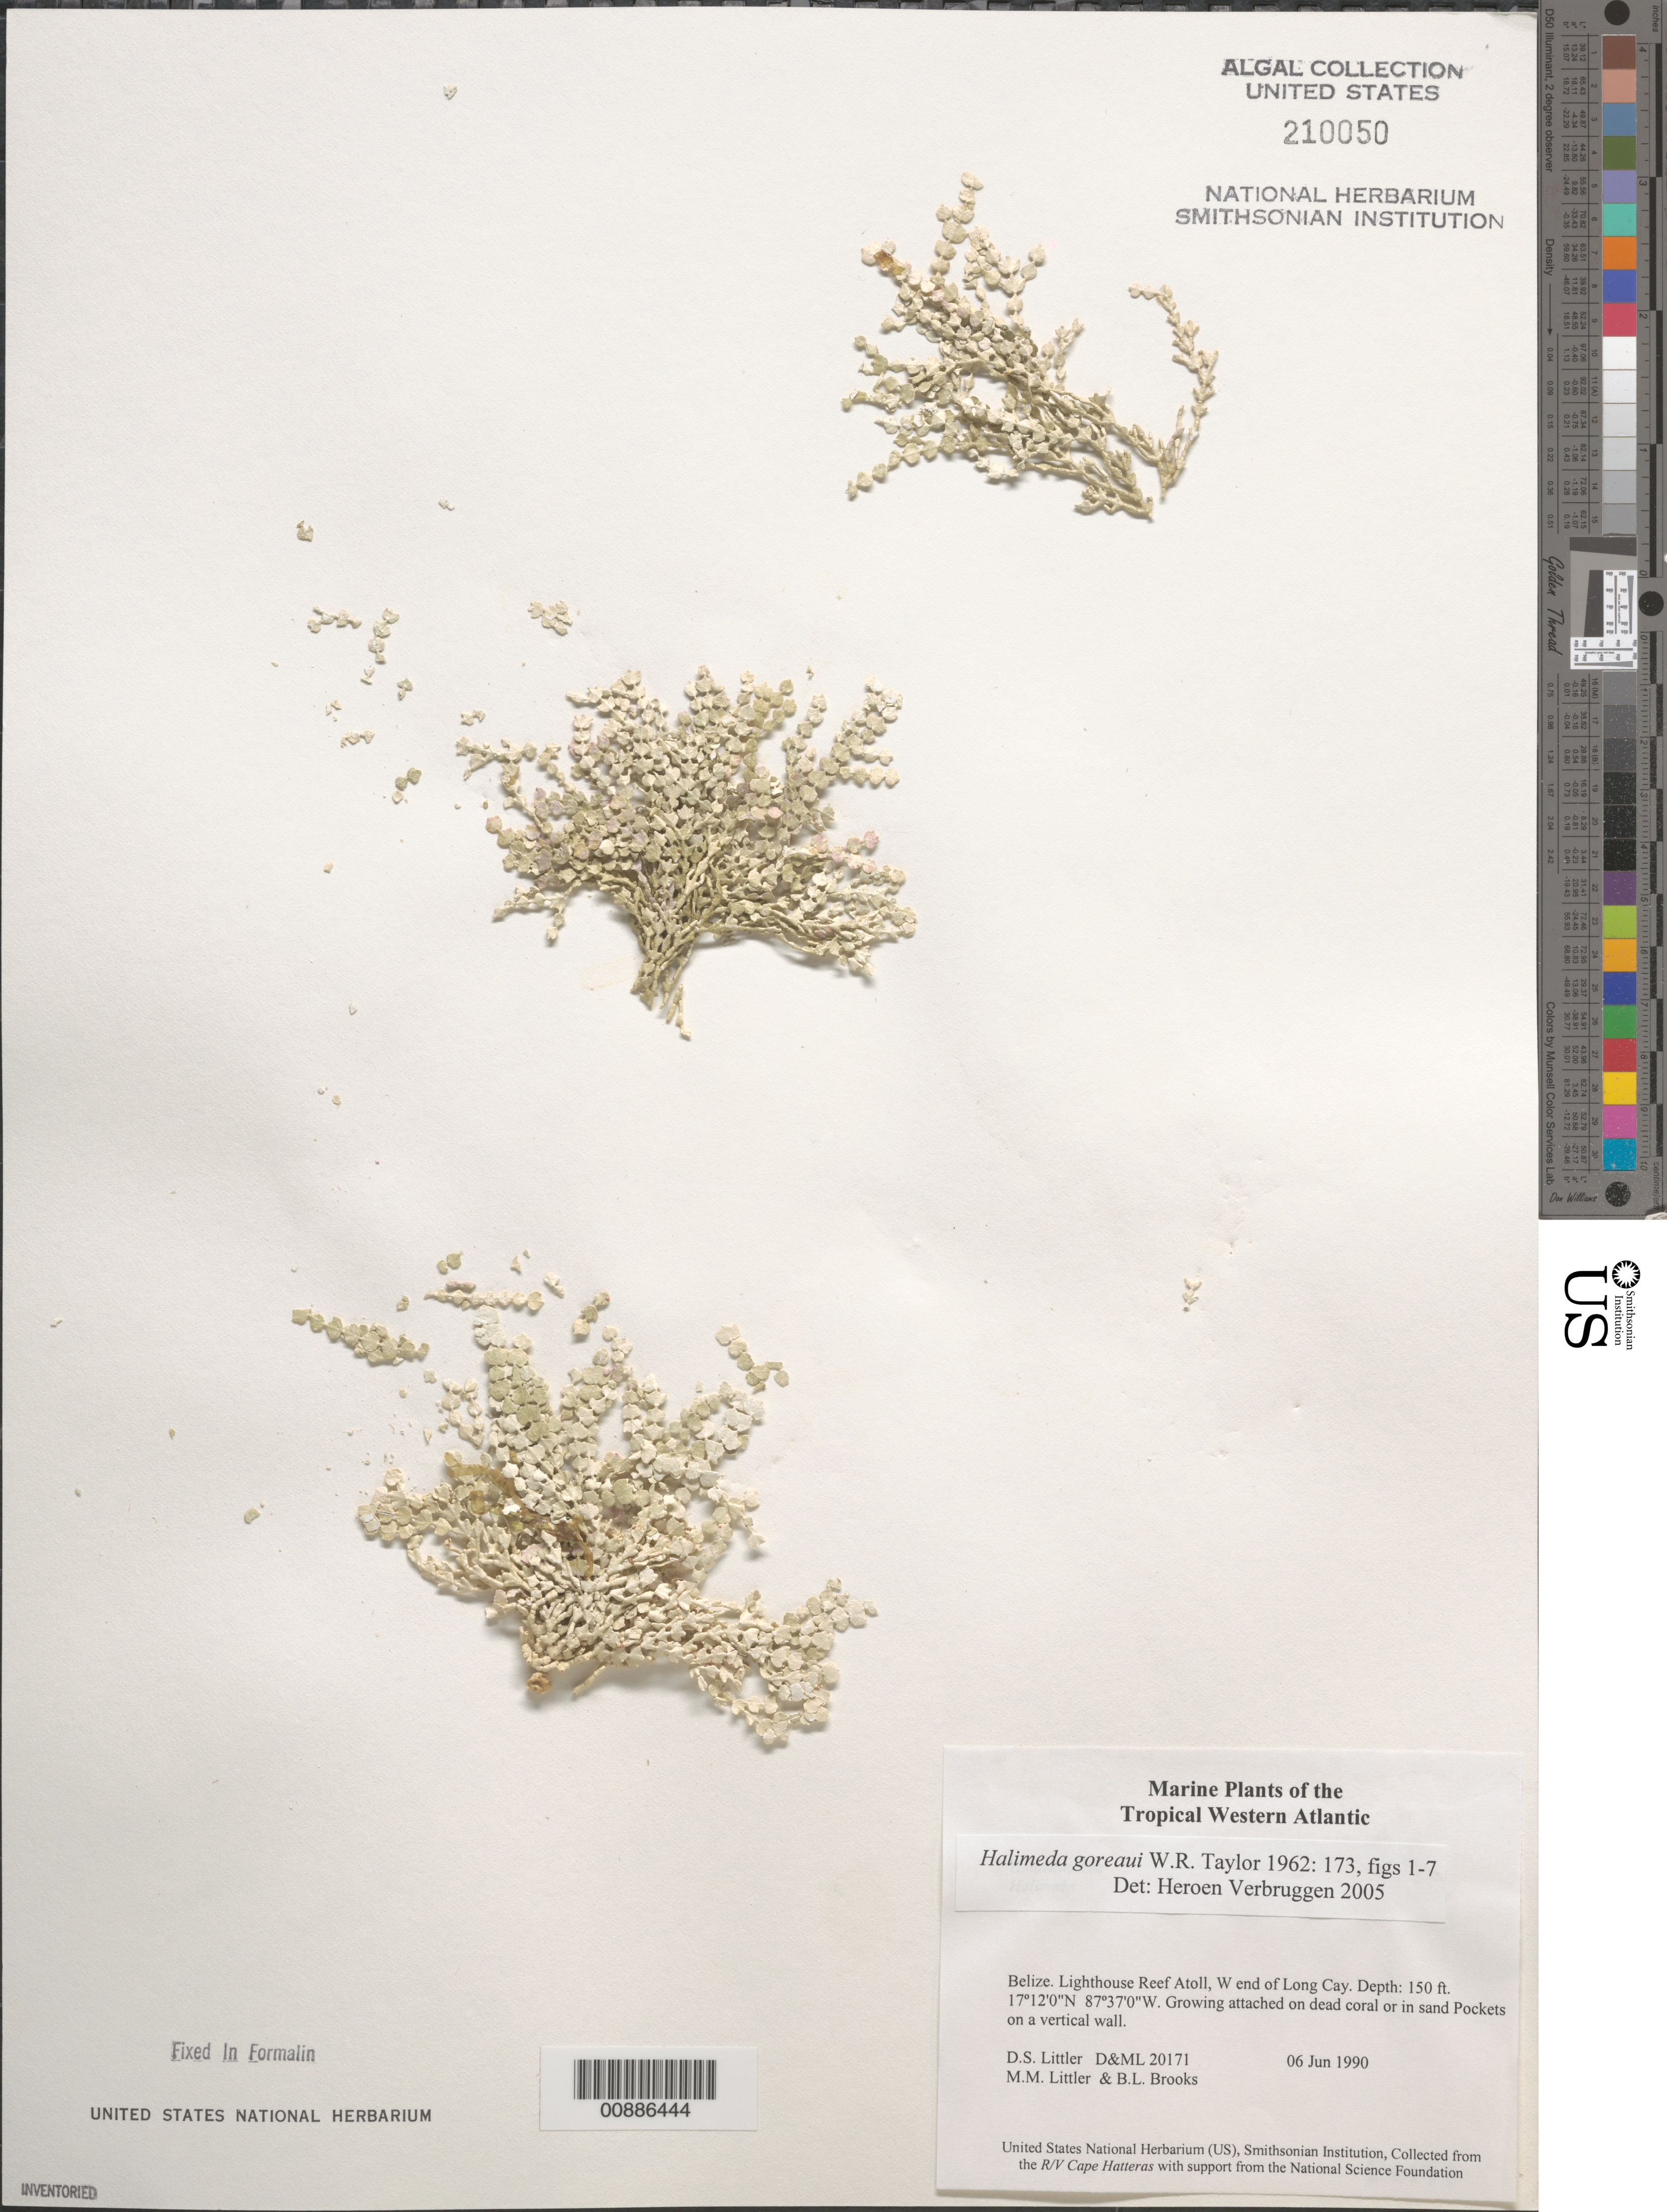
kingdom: Plantae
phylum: Chlorophyta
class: Ulvophyceae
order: Bryopsidales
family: Halimedaceae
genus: Halimeda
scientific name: Halimeda goreaui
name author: W.R. Taylor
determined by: Verbruggen, H.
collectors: D. S. Littler, M. M. Littler & B. Brooks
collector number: D&ML 20171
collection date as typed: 06 Jun 1990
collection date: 1990-06-06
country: Belize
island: Long Cay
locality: West end of cay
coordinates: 17 12'0"N, 87 37'0"W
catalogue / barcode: US 210050